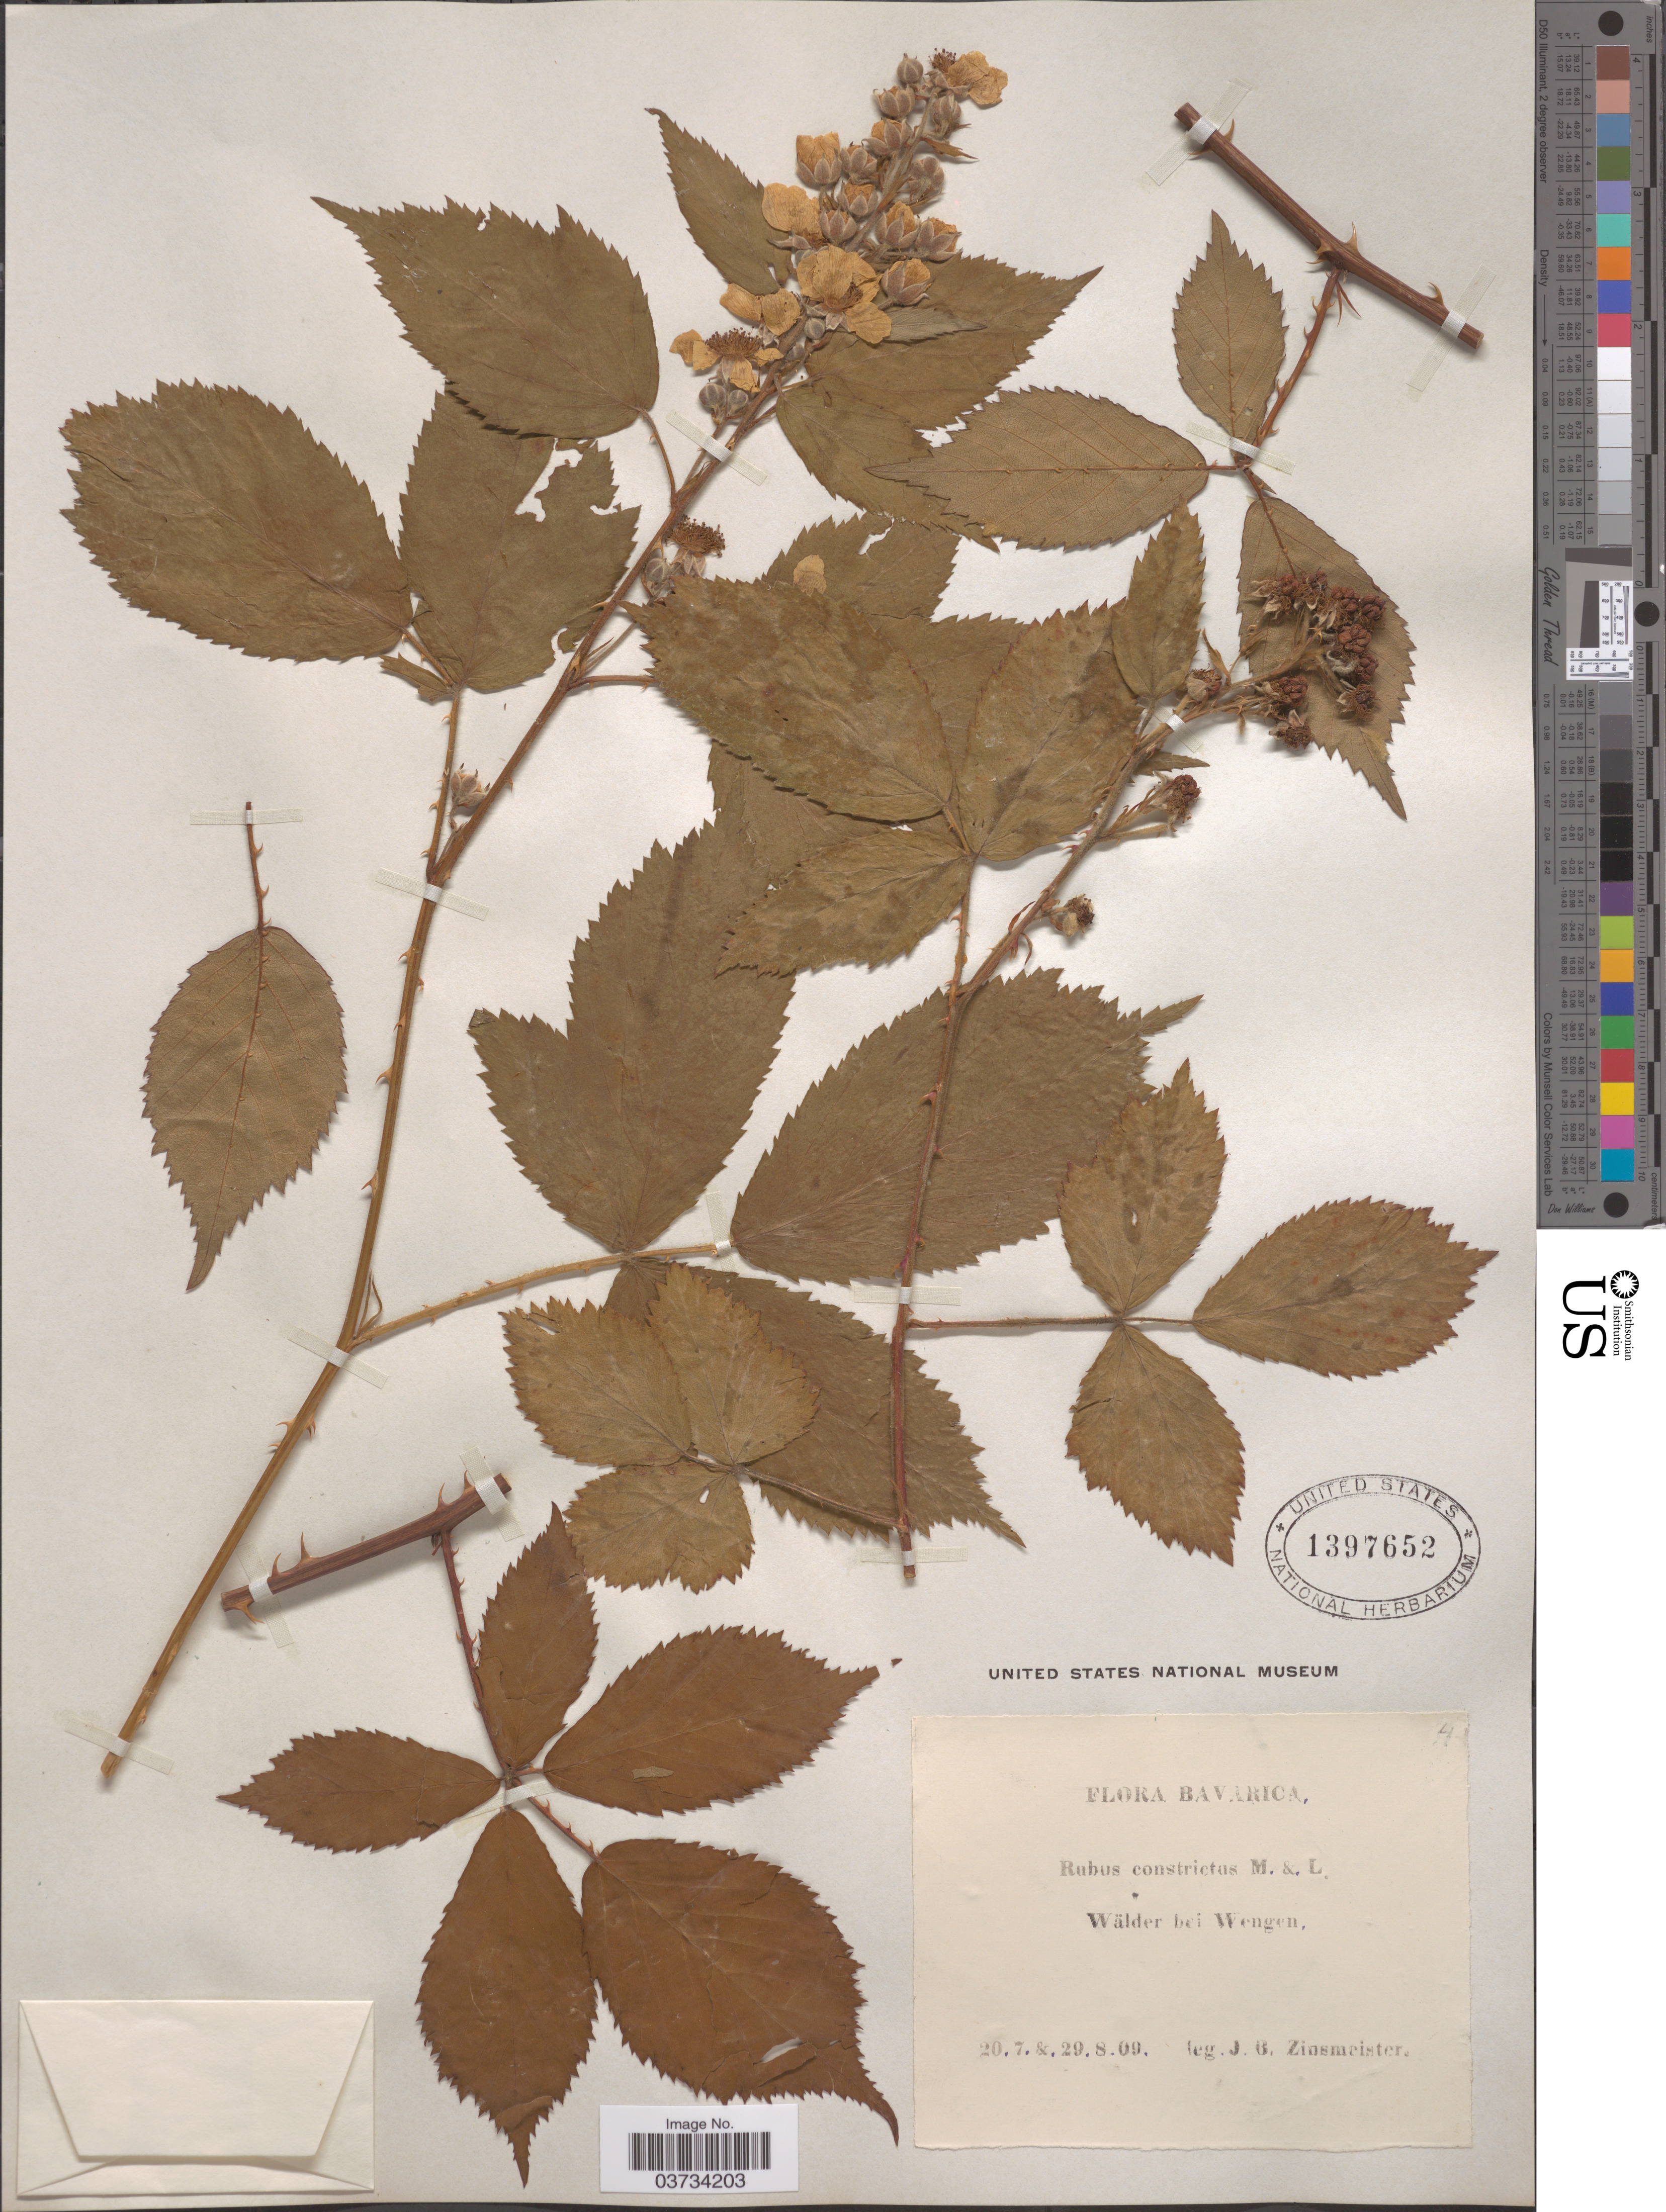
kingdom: Plantae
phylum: Tracheophyta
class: Magnoliopsida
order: Rosales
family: Rosaceae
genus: Rubus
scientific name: Rubus constrictus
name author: Lefèvre & P.J. Müll.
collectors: J. Zinsmeister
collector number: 4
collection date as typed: Transcribed d/m/y: 20/7/9 to 29/8/9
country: Germany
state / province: Bayern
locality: Bavarica. Wälder bei Wengen.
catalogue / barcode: US 1397652